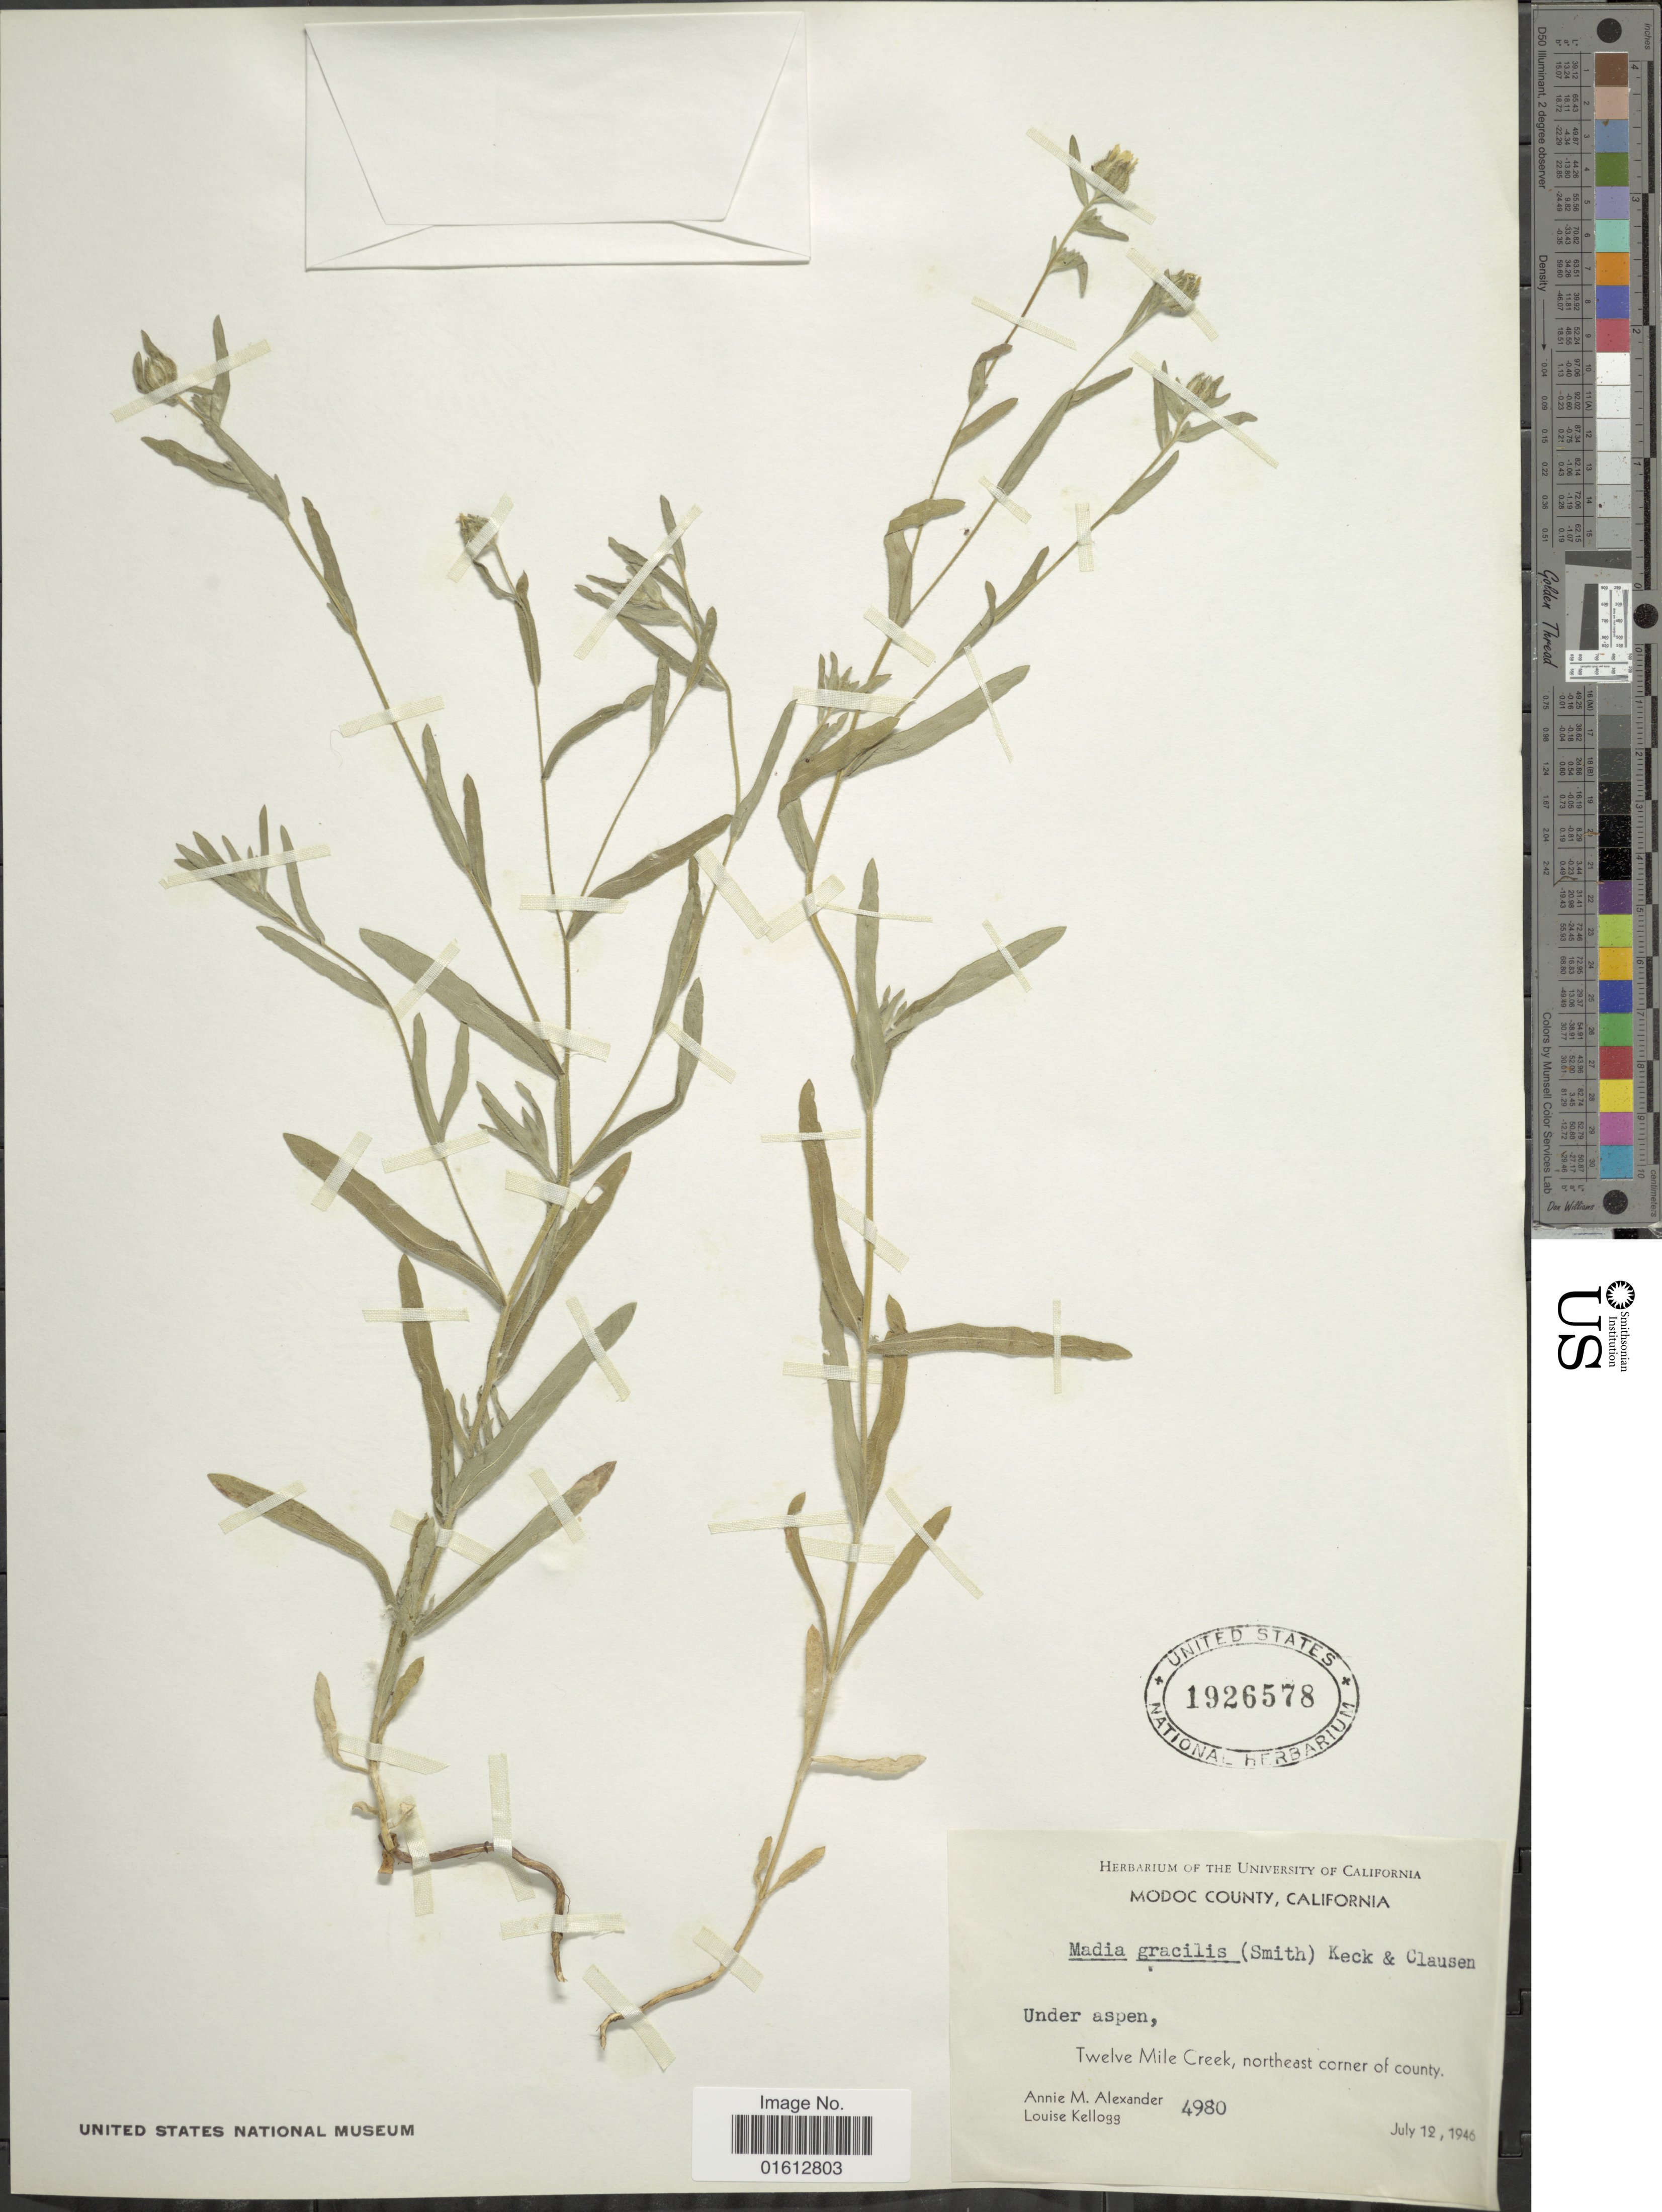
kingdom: Plantae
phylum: Tracheophyta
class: Magnoliopsida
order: Asterales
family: Asteraceae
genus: Madia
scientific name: Madia gracilis subsp. gracilis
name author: (Sm.) D.D. Keck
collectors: A. M. Alexander & L. Kellogg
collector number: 4980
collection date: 1946-07-12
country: United States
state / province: California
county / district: Modoc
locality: California, Modoc County, Twelve Mile Creek, northeast corner of county.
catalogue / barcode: US 1926578